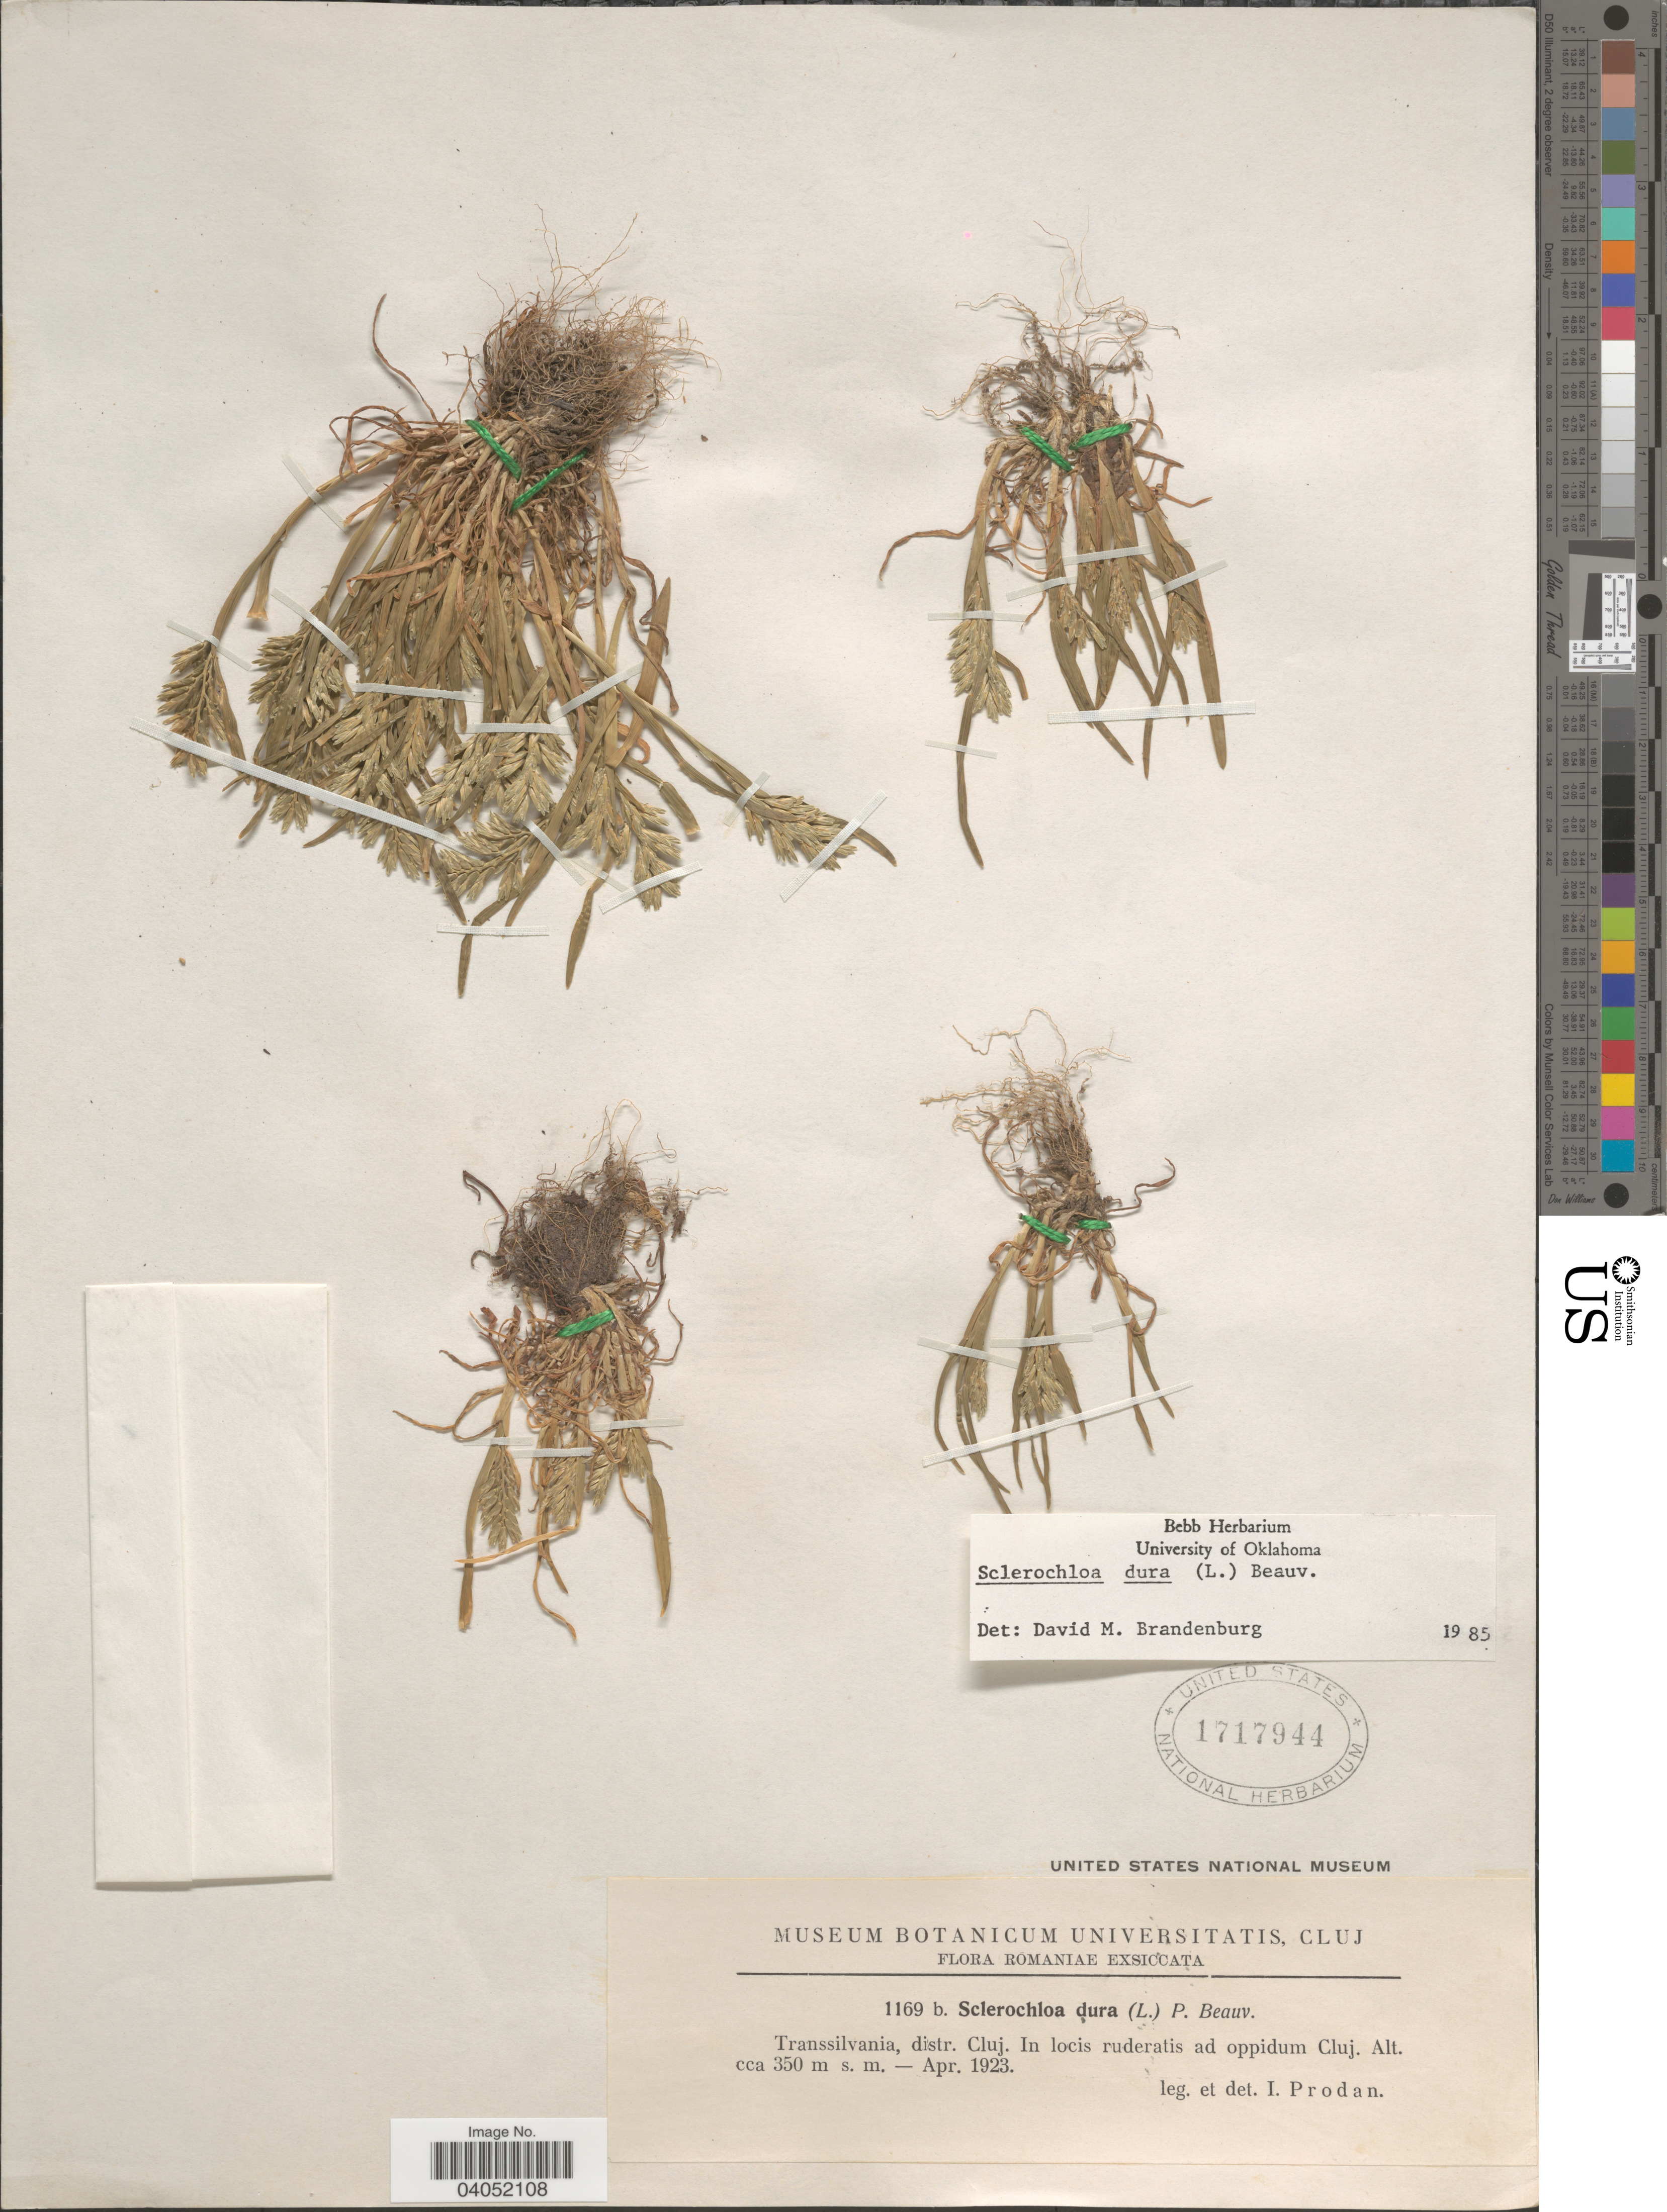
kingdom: Plantae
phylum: Tracheophyta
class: Liliopsida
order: Poales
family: Poaceae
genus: Sclerochloa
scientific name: Sclerochloa dura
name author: (L.) P. Beauv.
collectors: I. Prodán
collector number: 1169 b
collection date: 1923-04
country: Romania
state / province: Cluj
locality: Romaniae. Transsilvania, distr. Cluj. In locis ruderatis ad oppidum Cluj.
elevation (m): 350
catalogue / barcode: US 1717944